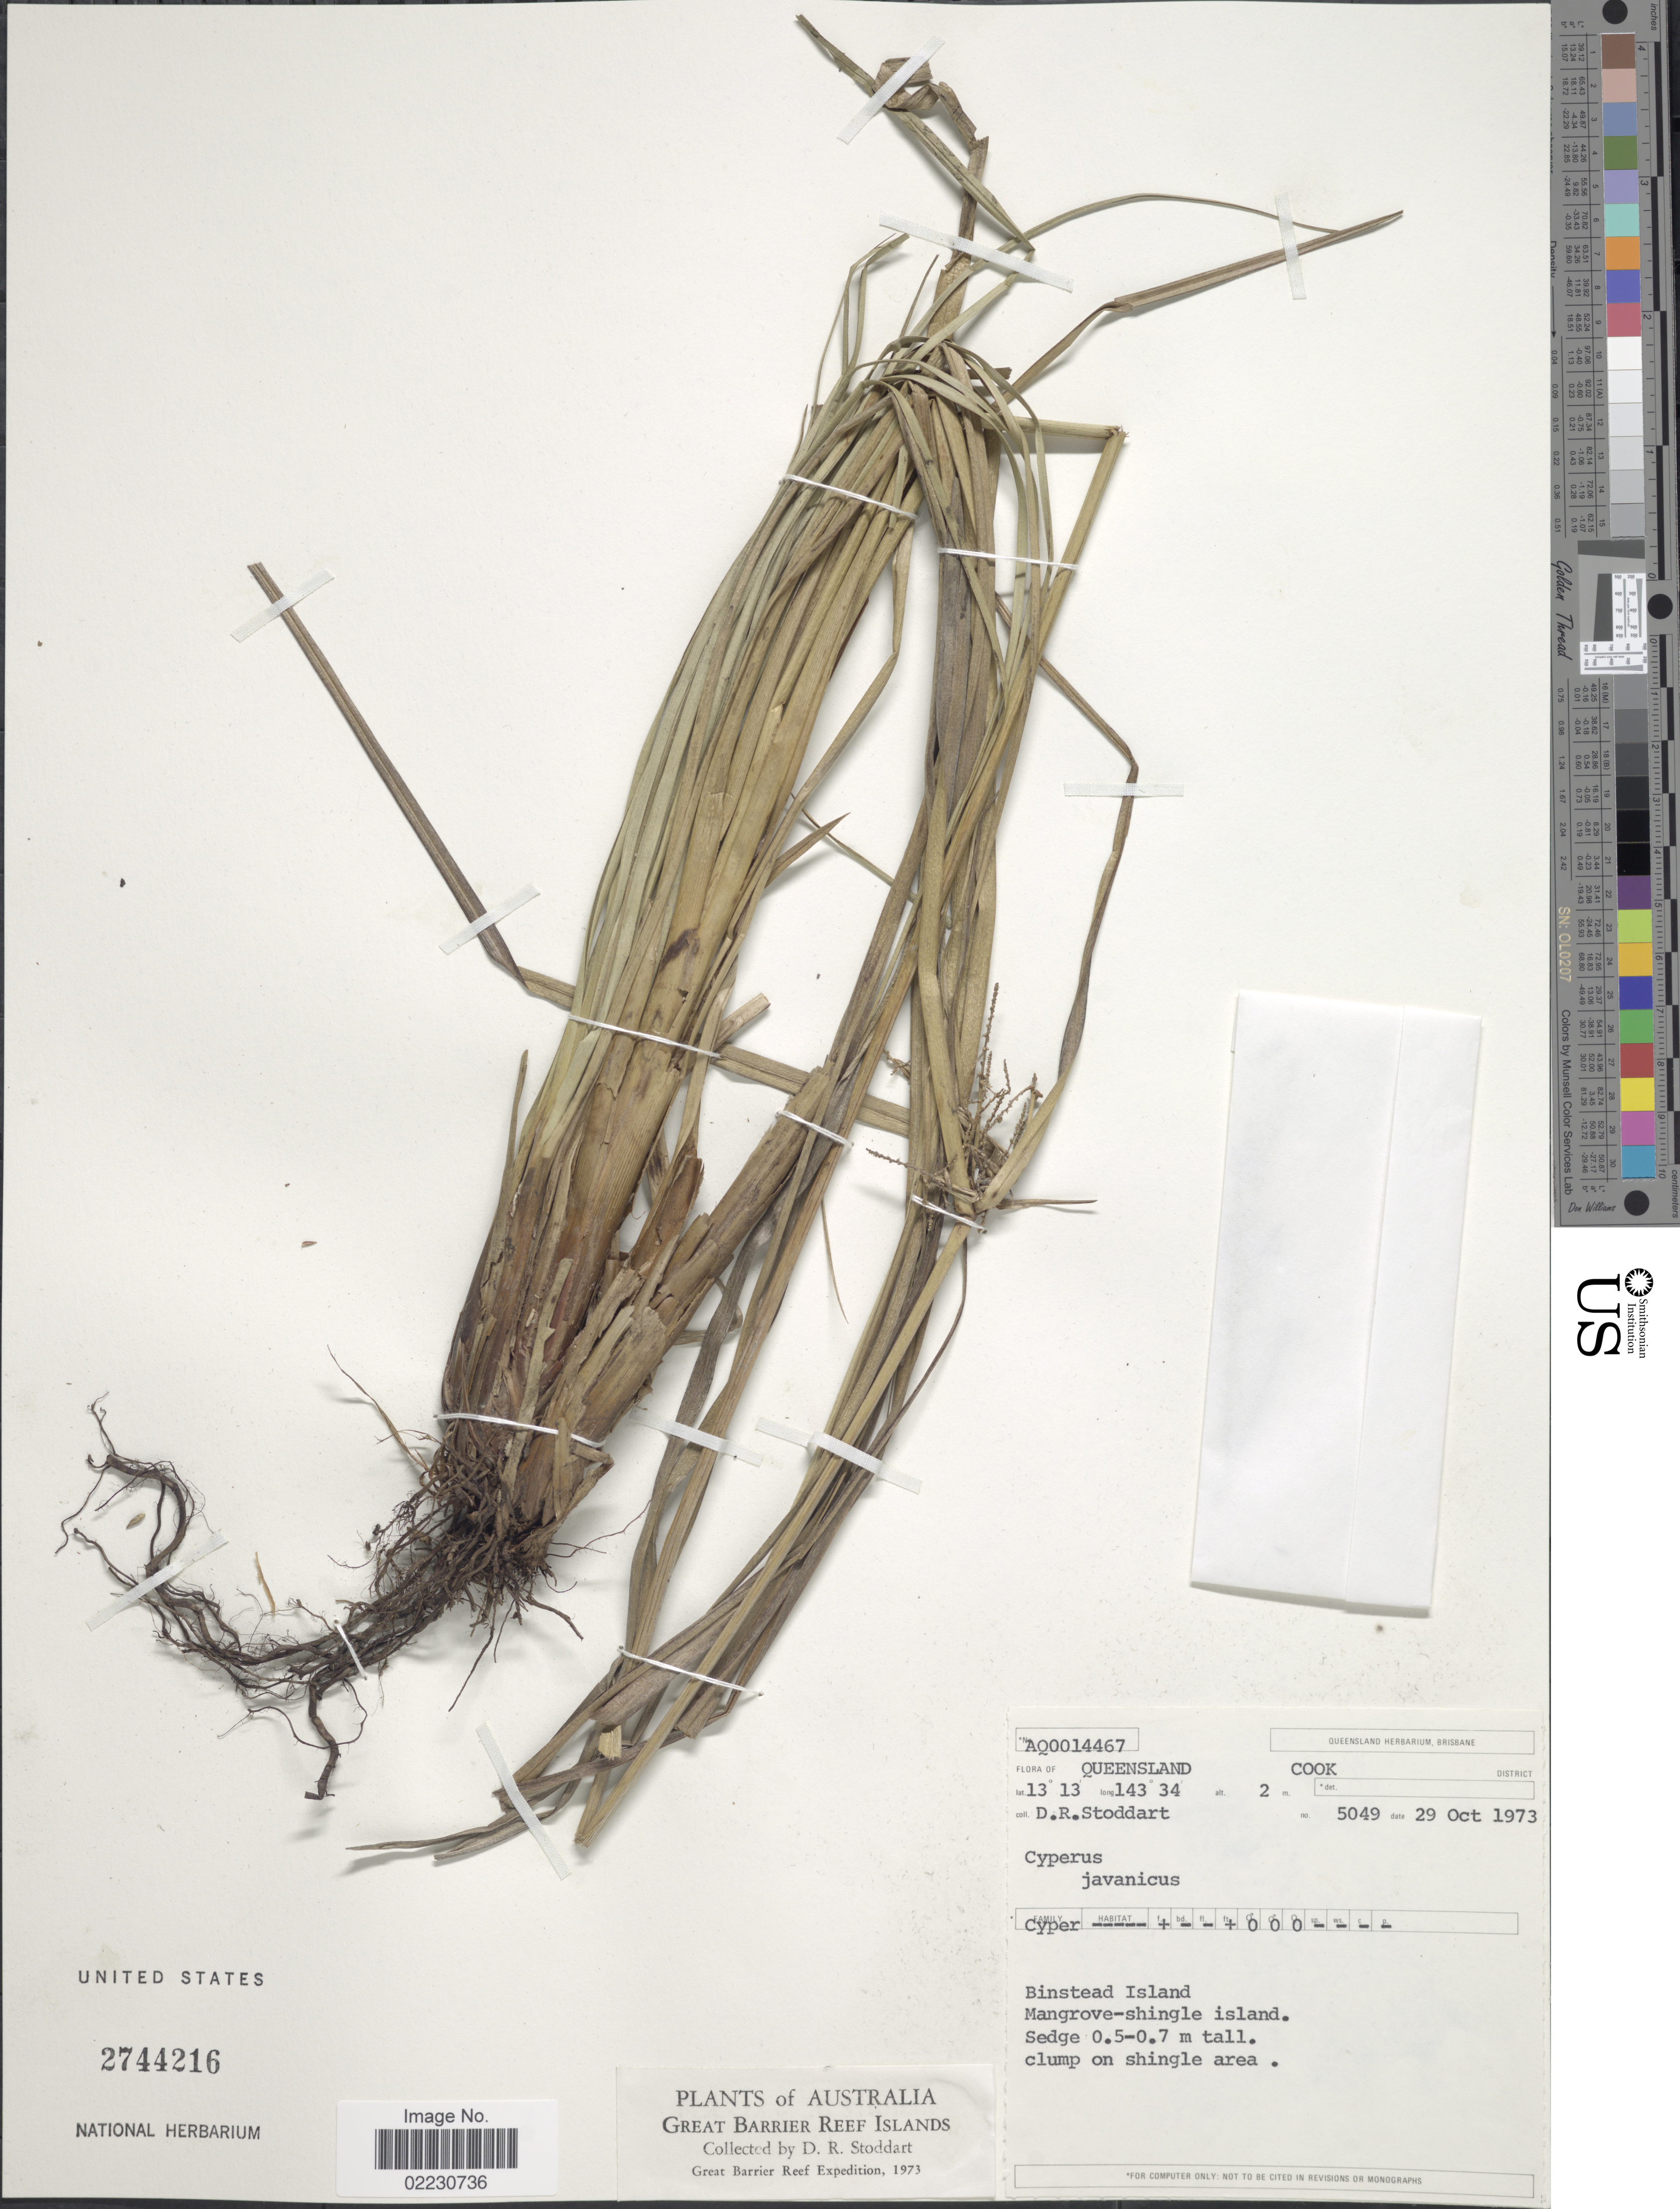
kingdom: Plantae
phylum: Tracheophyta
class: Liliopsida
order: Poales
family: Cyperaceae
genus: Cyperus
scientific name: Cyperus javanicus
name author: Houtt.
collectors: D. R. Stoddart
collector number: AQ0014467/5049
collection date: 1973-10-29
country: Australia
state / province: Queensland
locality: Cook District. Binstead Island Mangrove-shingle island. Great Barrier Reef Islands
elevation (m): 2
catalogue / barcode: US 2744216